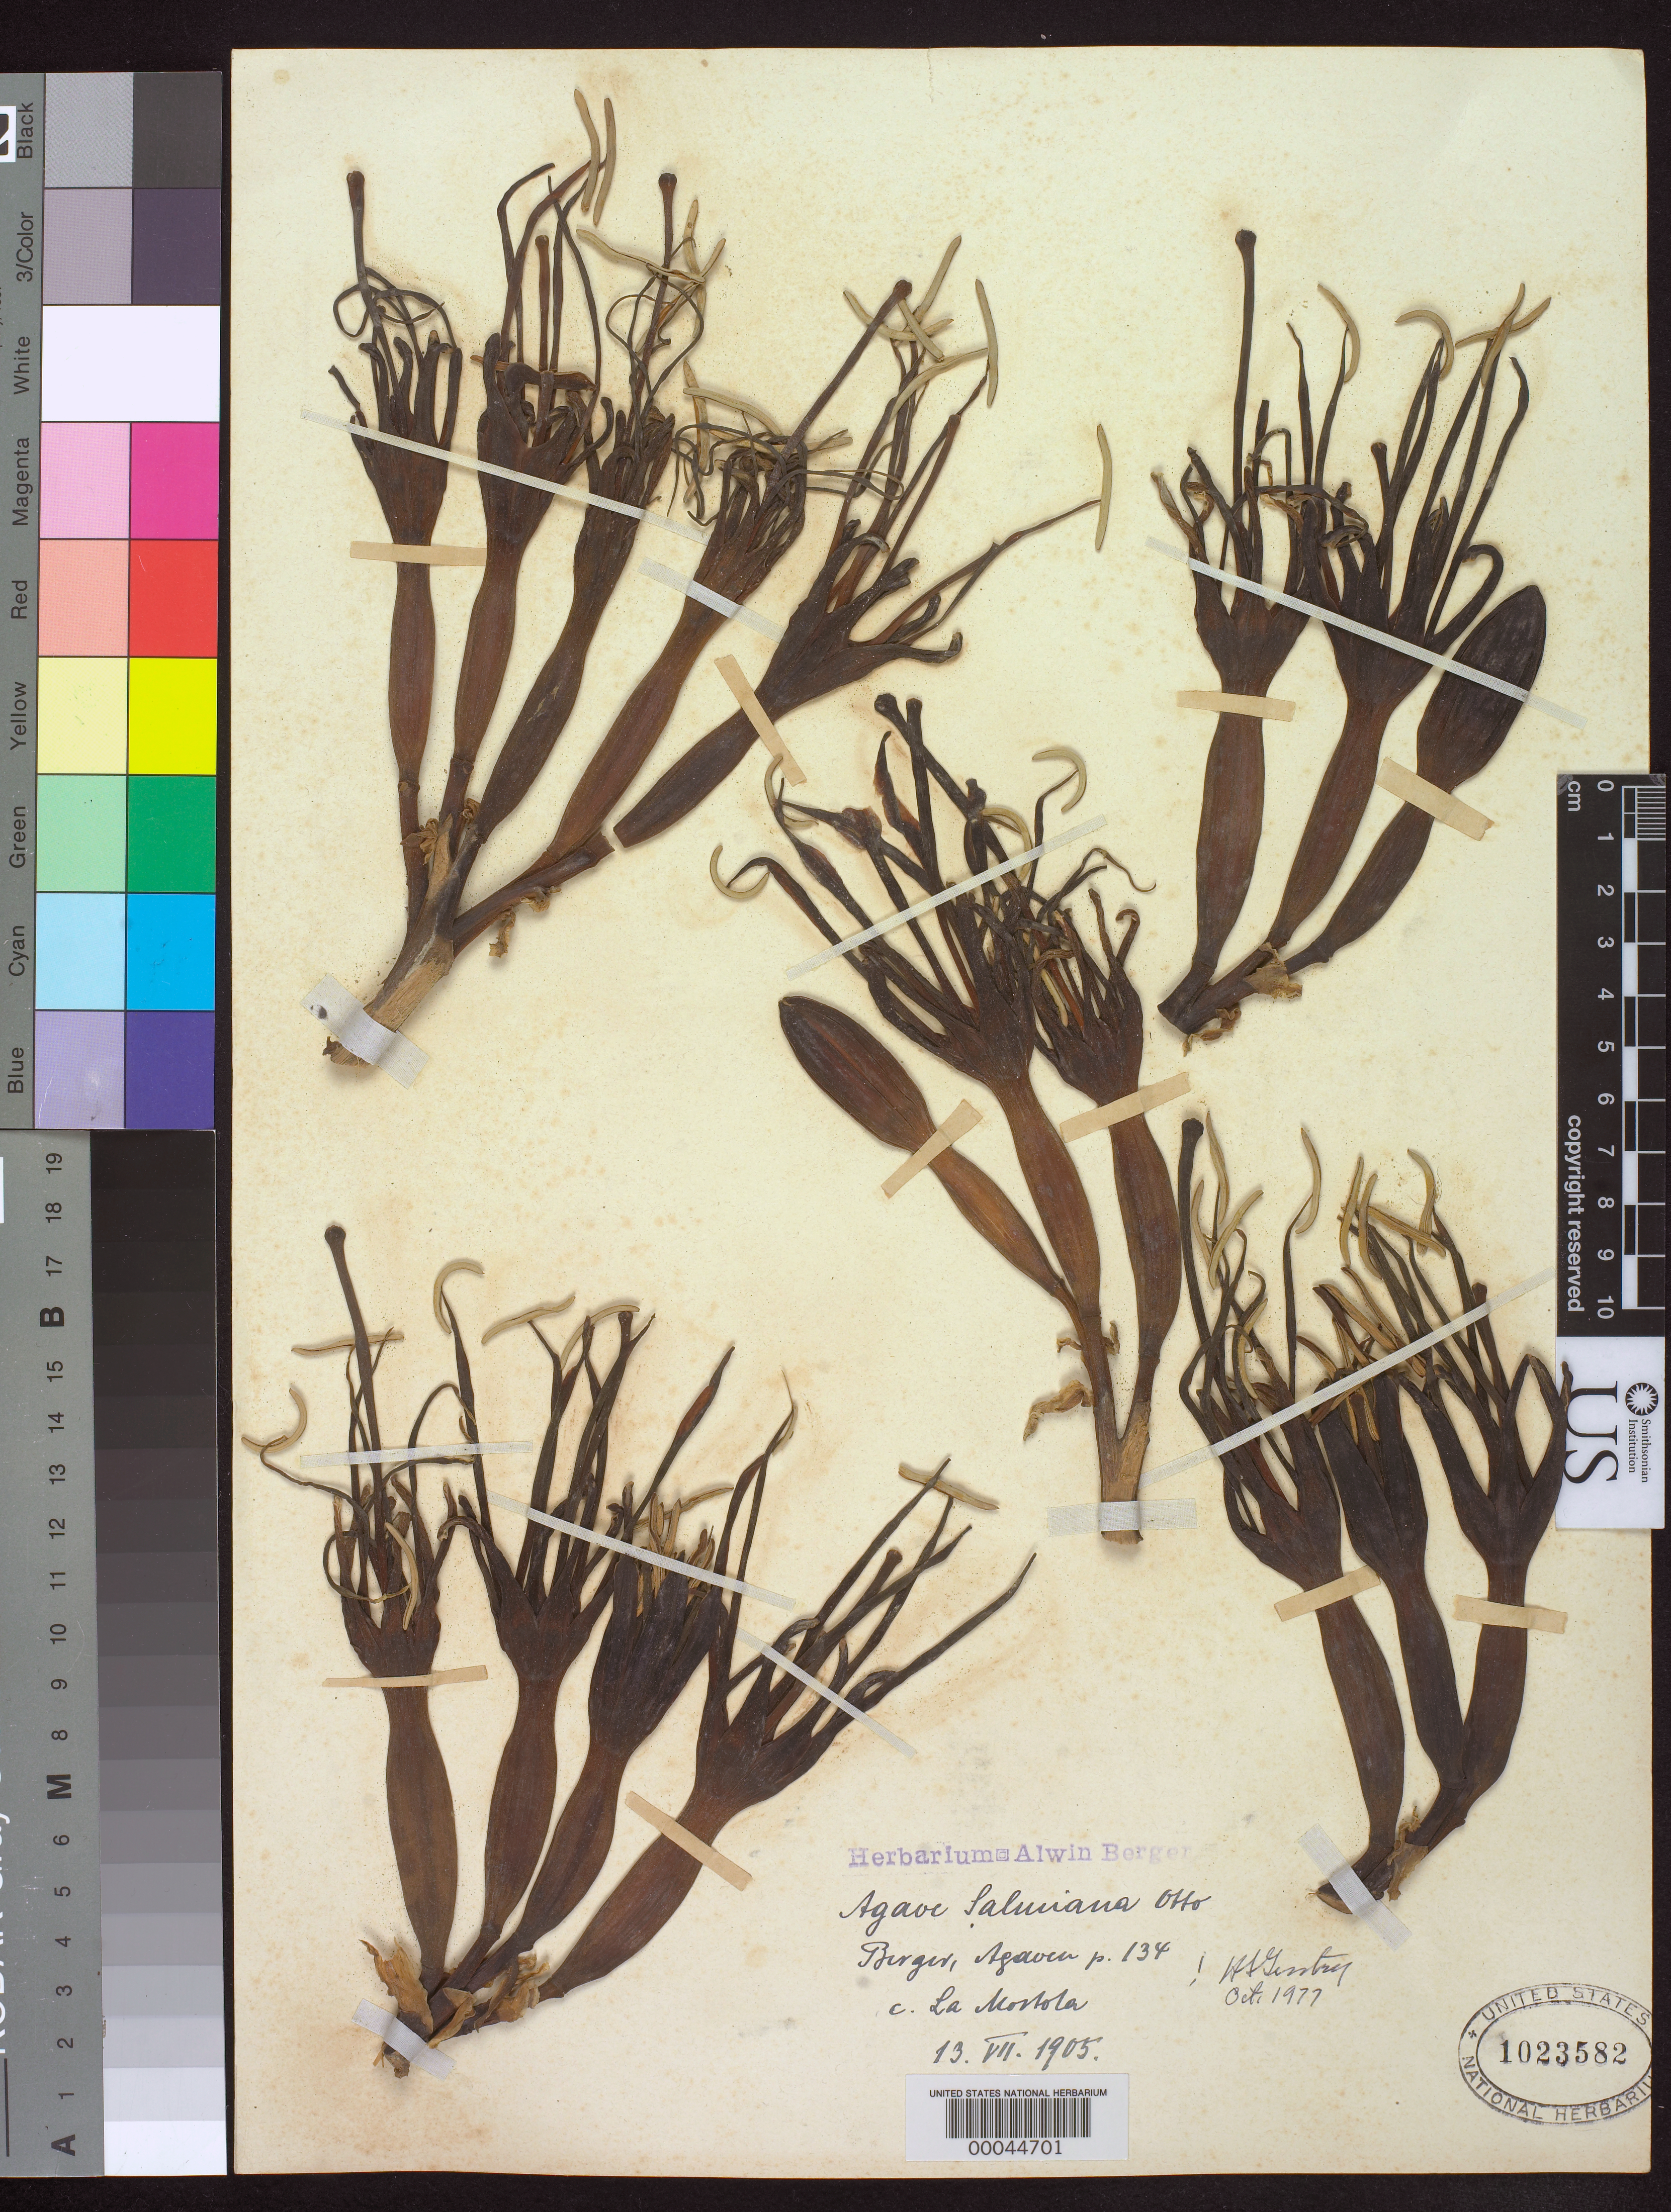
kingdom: Plantae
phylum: Tracheophyta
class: Liliopsida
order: Asparagales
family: Asparagaceae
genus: Agave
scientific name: Agave salmiana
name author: Otto ex Salm-Dyck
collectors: ex herb. A. Berger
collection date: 1909-06-02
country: Mexico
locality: Cultivated at La Mortola, Italy.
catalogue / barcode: US 1023582